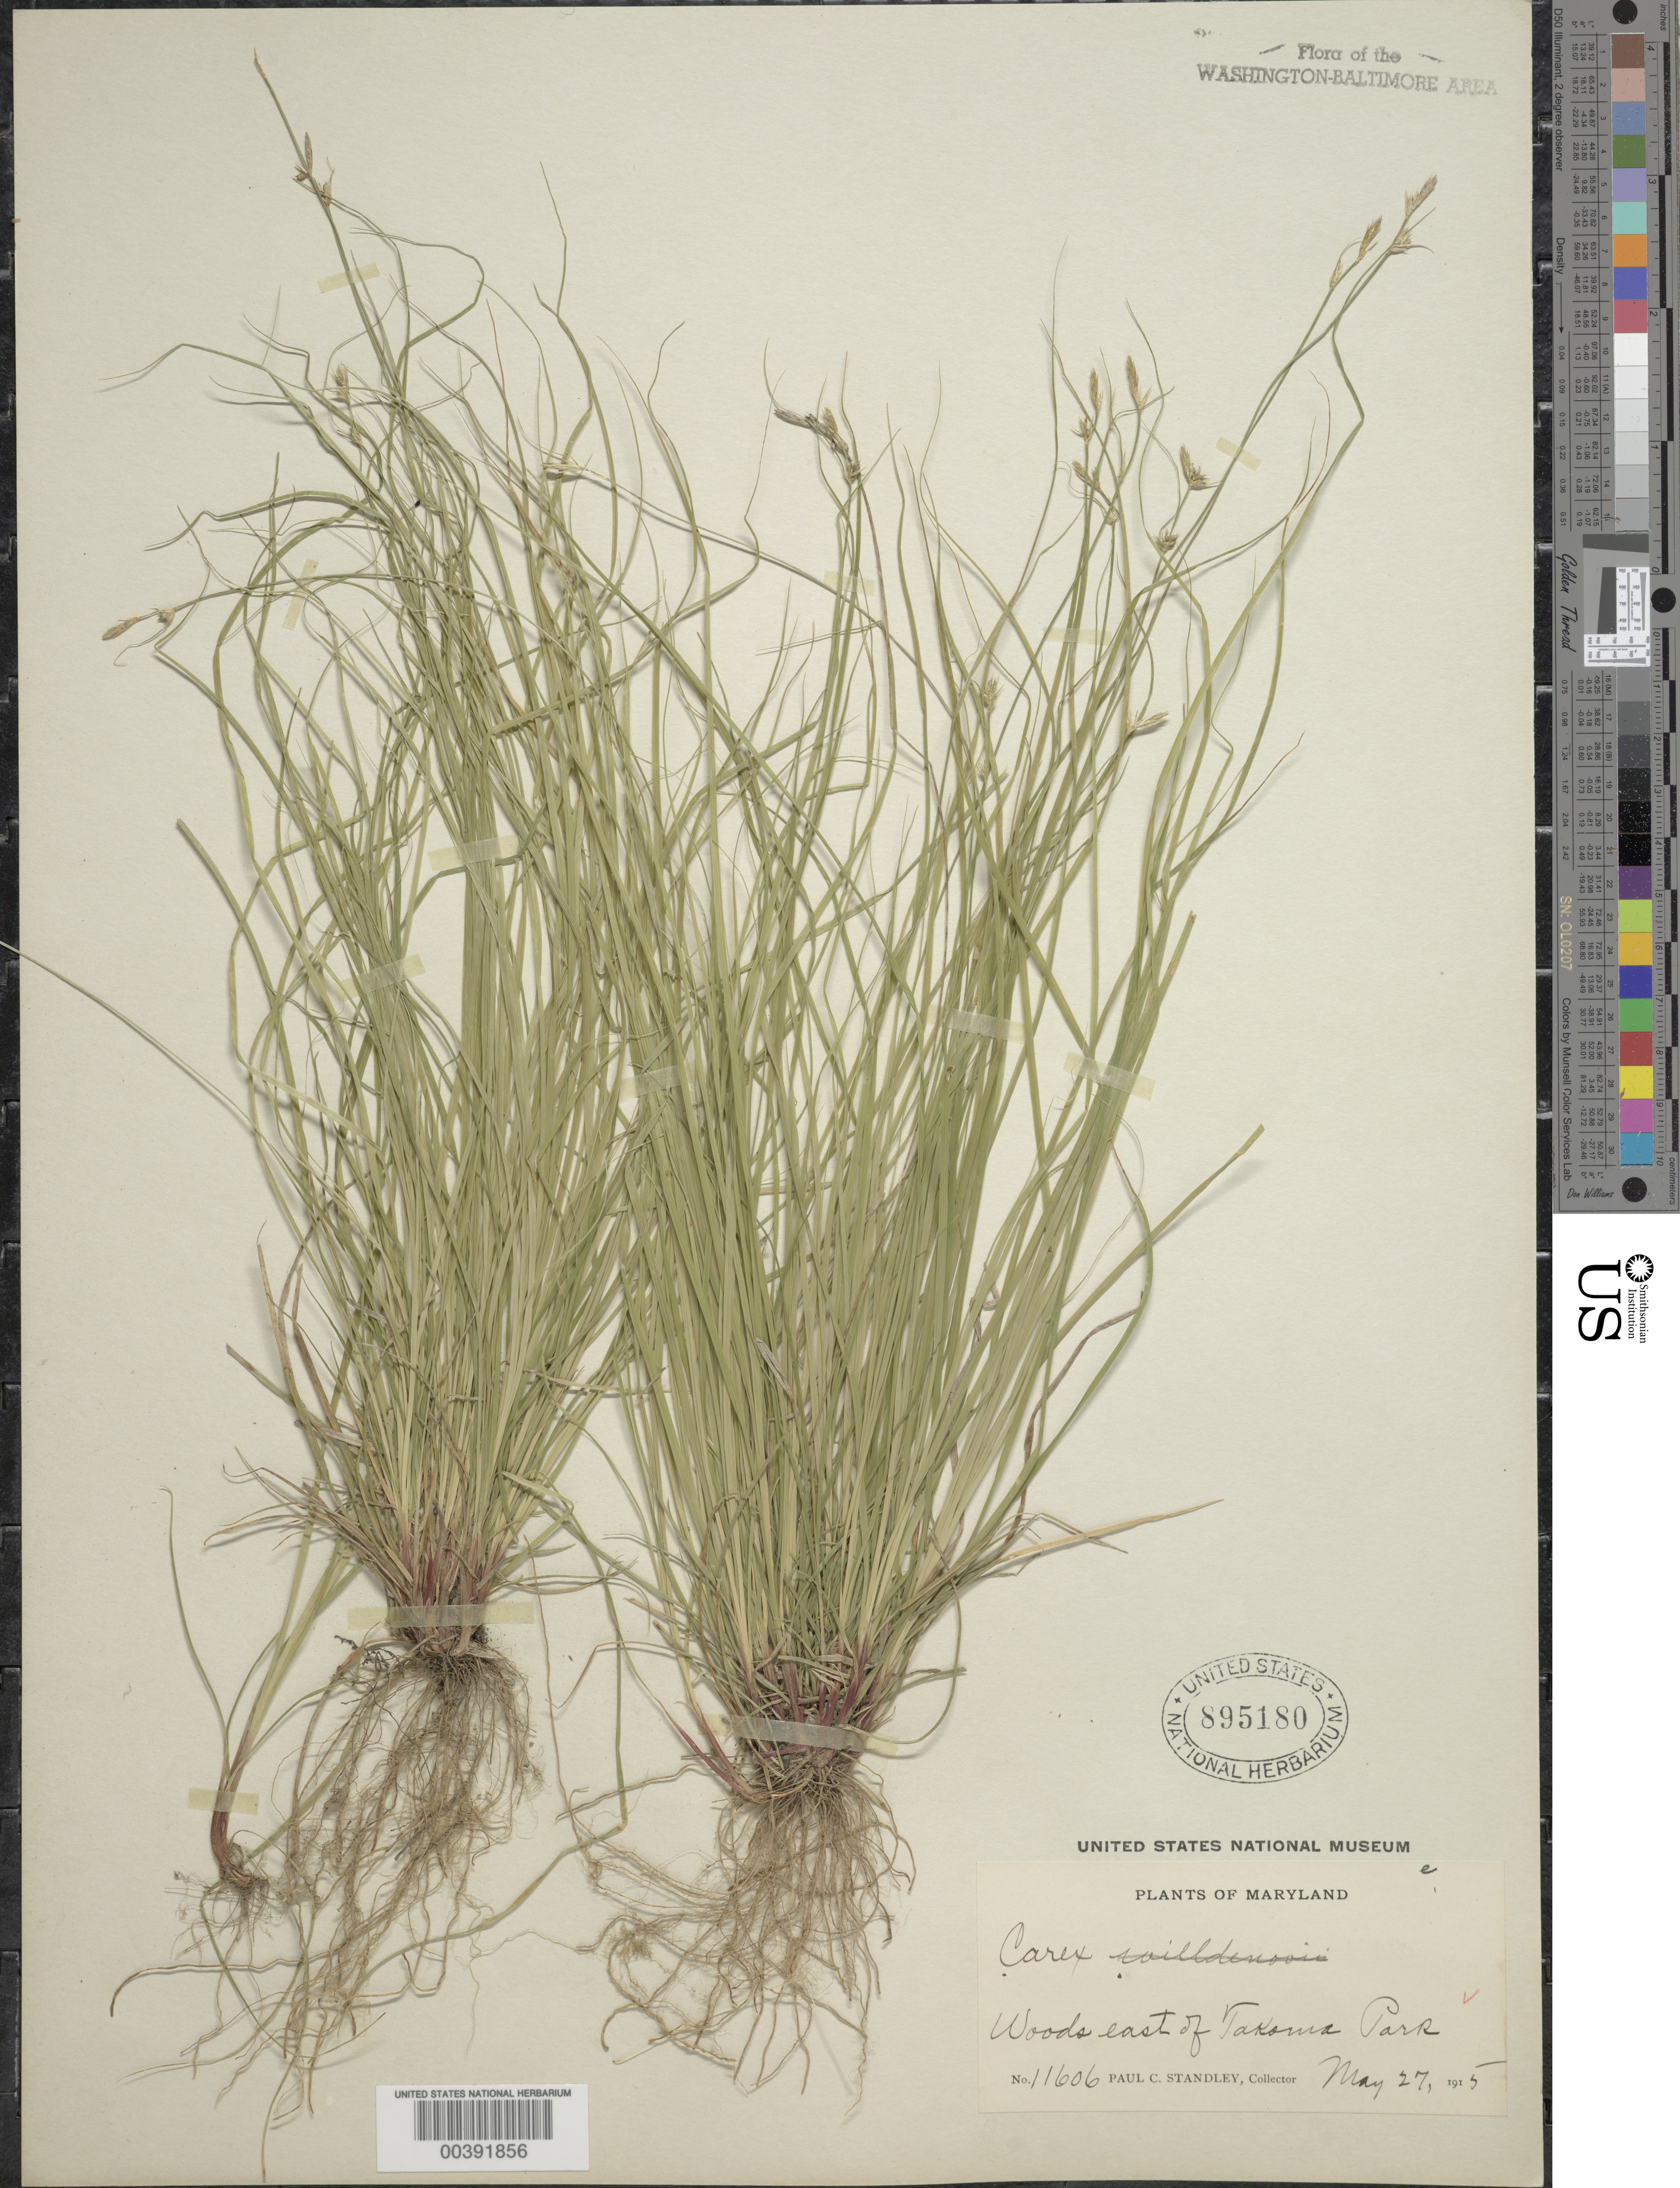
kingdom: Plantae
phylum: Tracheophyta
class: Liliopsida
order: Poales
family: Cyperaceae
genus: Carex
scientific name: Carex albicans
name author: Willd. ex Spreng.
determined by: Shetler, Stanwyn G., (US), NMNH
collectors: P. C. Standley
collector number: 11606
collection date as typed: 27 May 1915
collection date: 1915-05-27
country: United States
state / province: Maryland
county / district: Montgomery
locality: E of Takoma Park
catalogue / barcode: US 895180